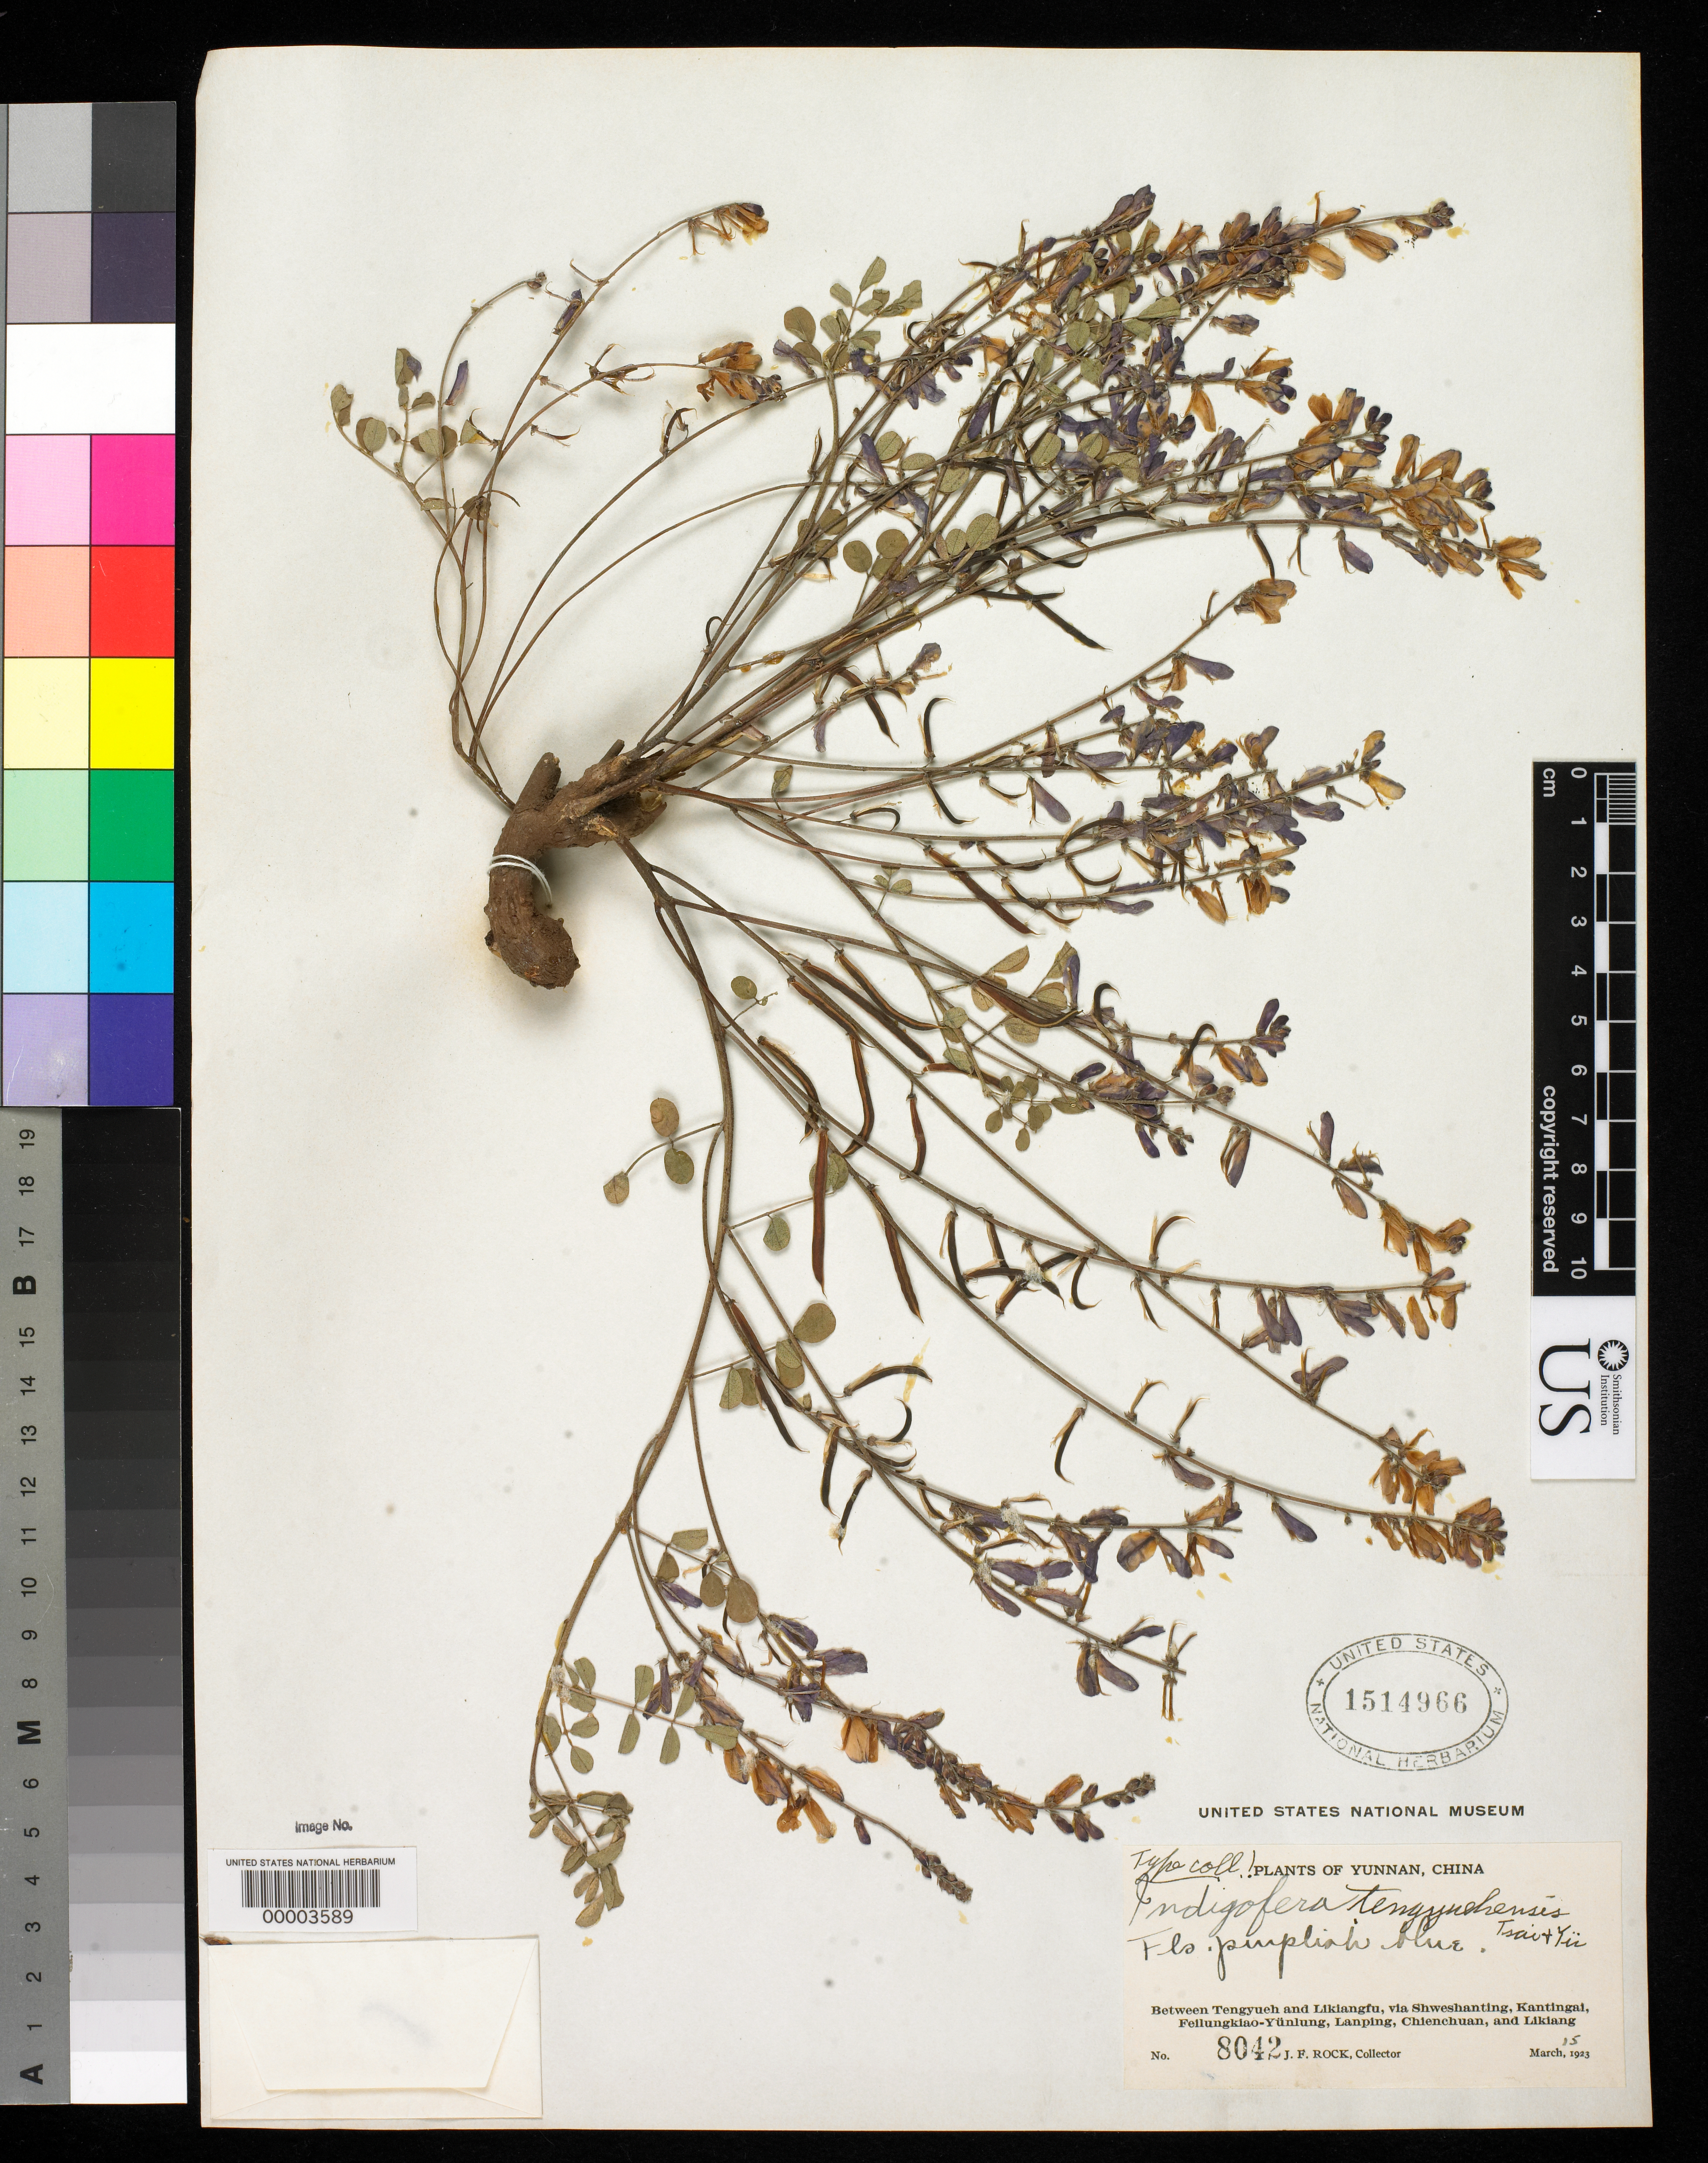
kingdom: Plantae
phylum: Tracheophyta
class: Magnoliopsida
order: Fabales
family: Fabaceae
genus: Indigofera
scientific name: Indigofera tengyuehensis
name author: Tsai & T.T. Yu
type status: Type Collection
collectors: J. F. Rock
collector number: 8042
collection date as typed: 15 Mar 1923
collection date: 1923-03-15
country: China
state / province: Yunnan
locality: Between Tengyueh and Likiangfu.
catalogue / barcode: US 1514966